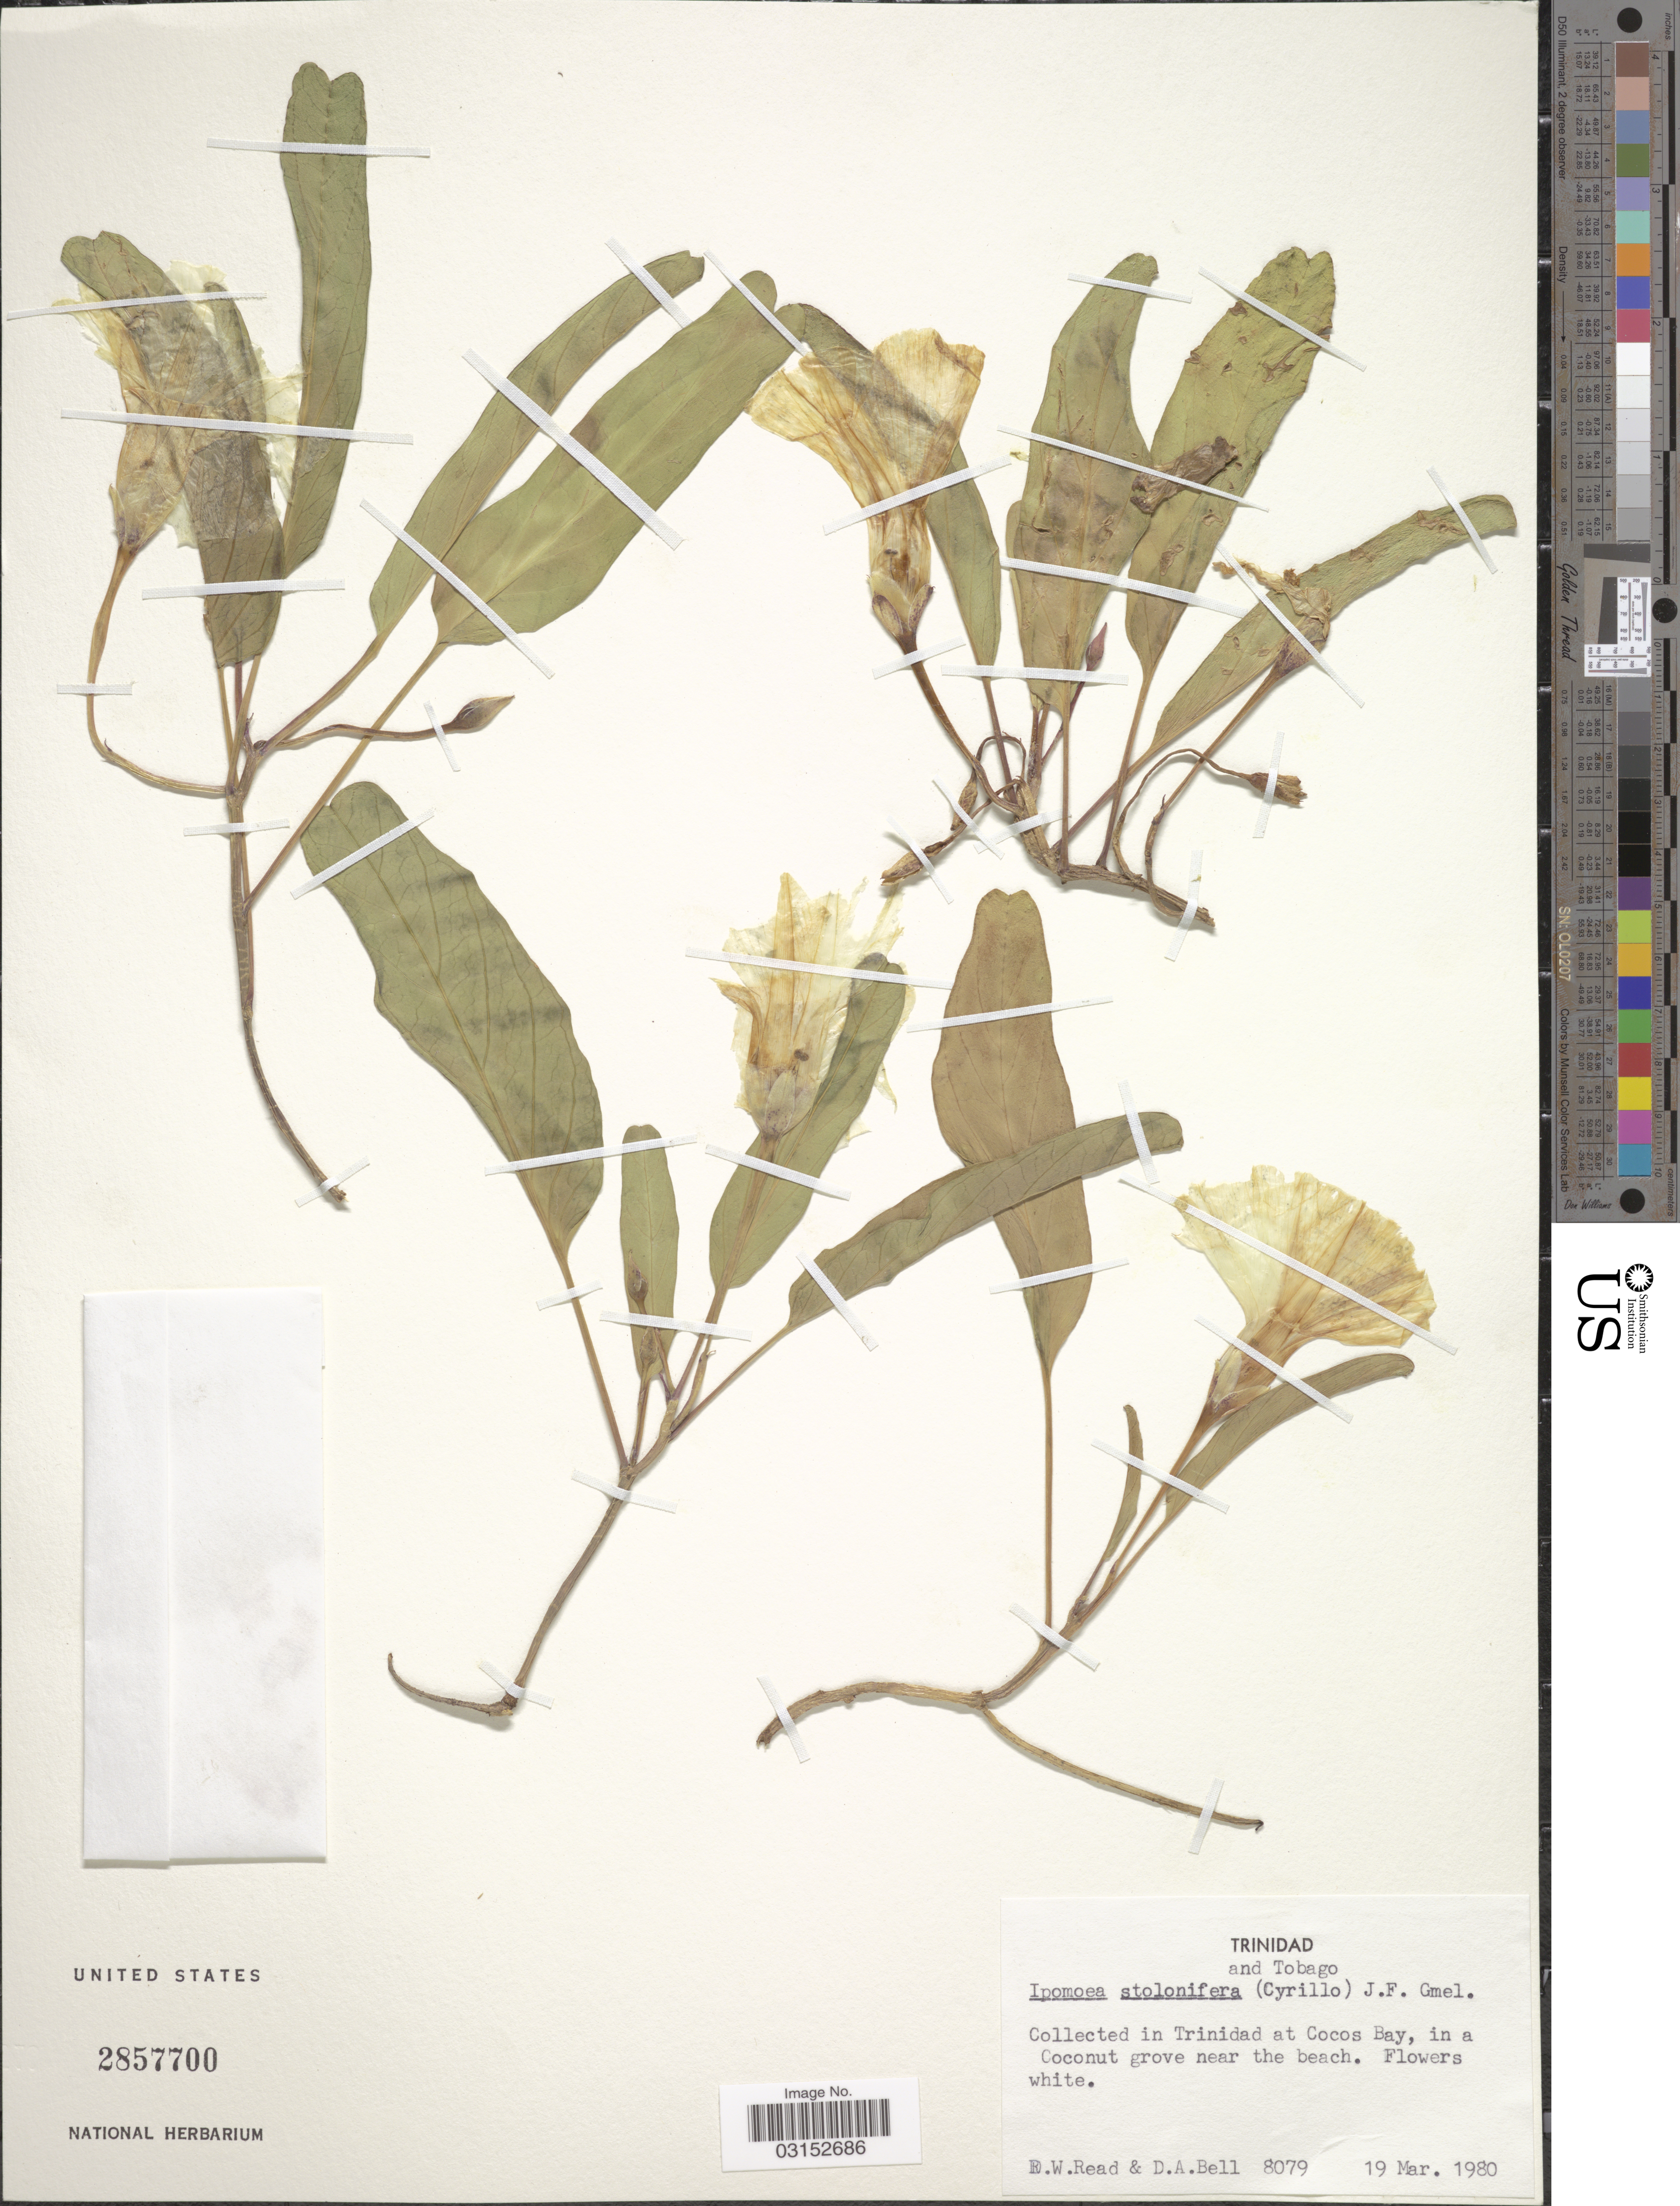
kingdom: Plantae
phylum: Tracheophyta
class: Magnoliopsida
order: Solanales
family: Convolvulaceae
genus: Ipomoea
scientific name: Ipomoea imperati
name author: (Vahl) Griseb.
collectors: R. W. Read & D. A. Bell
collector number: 8079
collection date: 1980-03-19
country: Trinidad and Tobago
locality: In Trinidad at Cocos Bay, in a Coconut grove near the beach.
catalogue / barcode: US 2857700